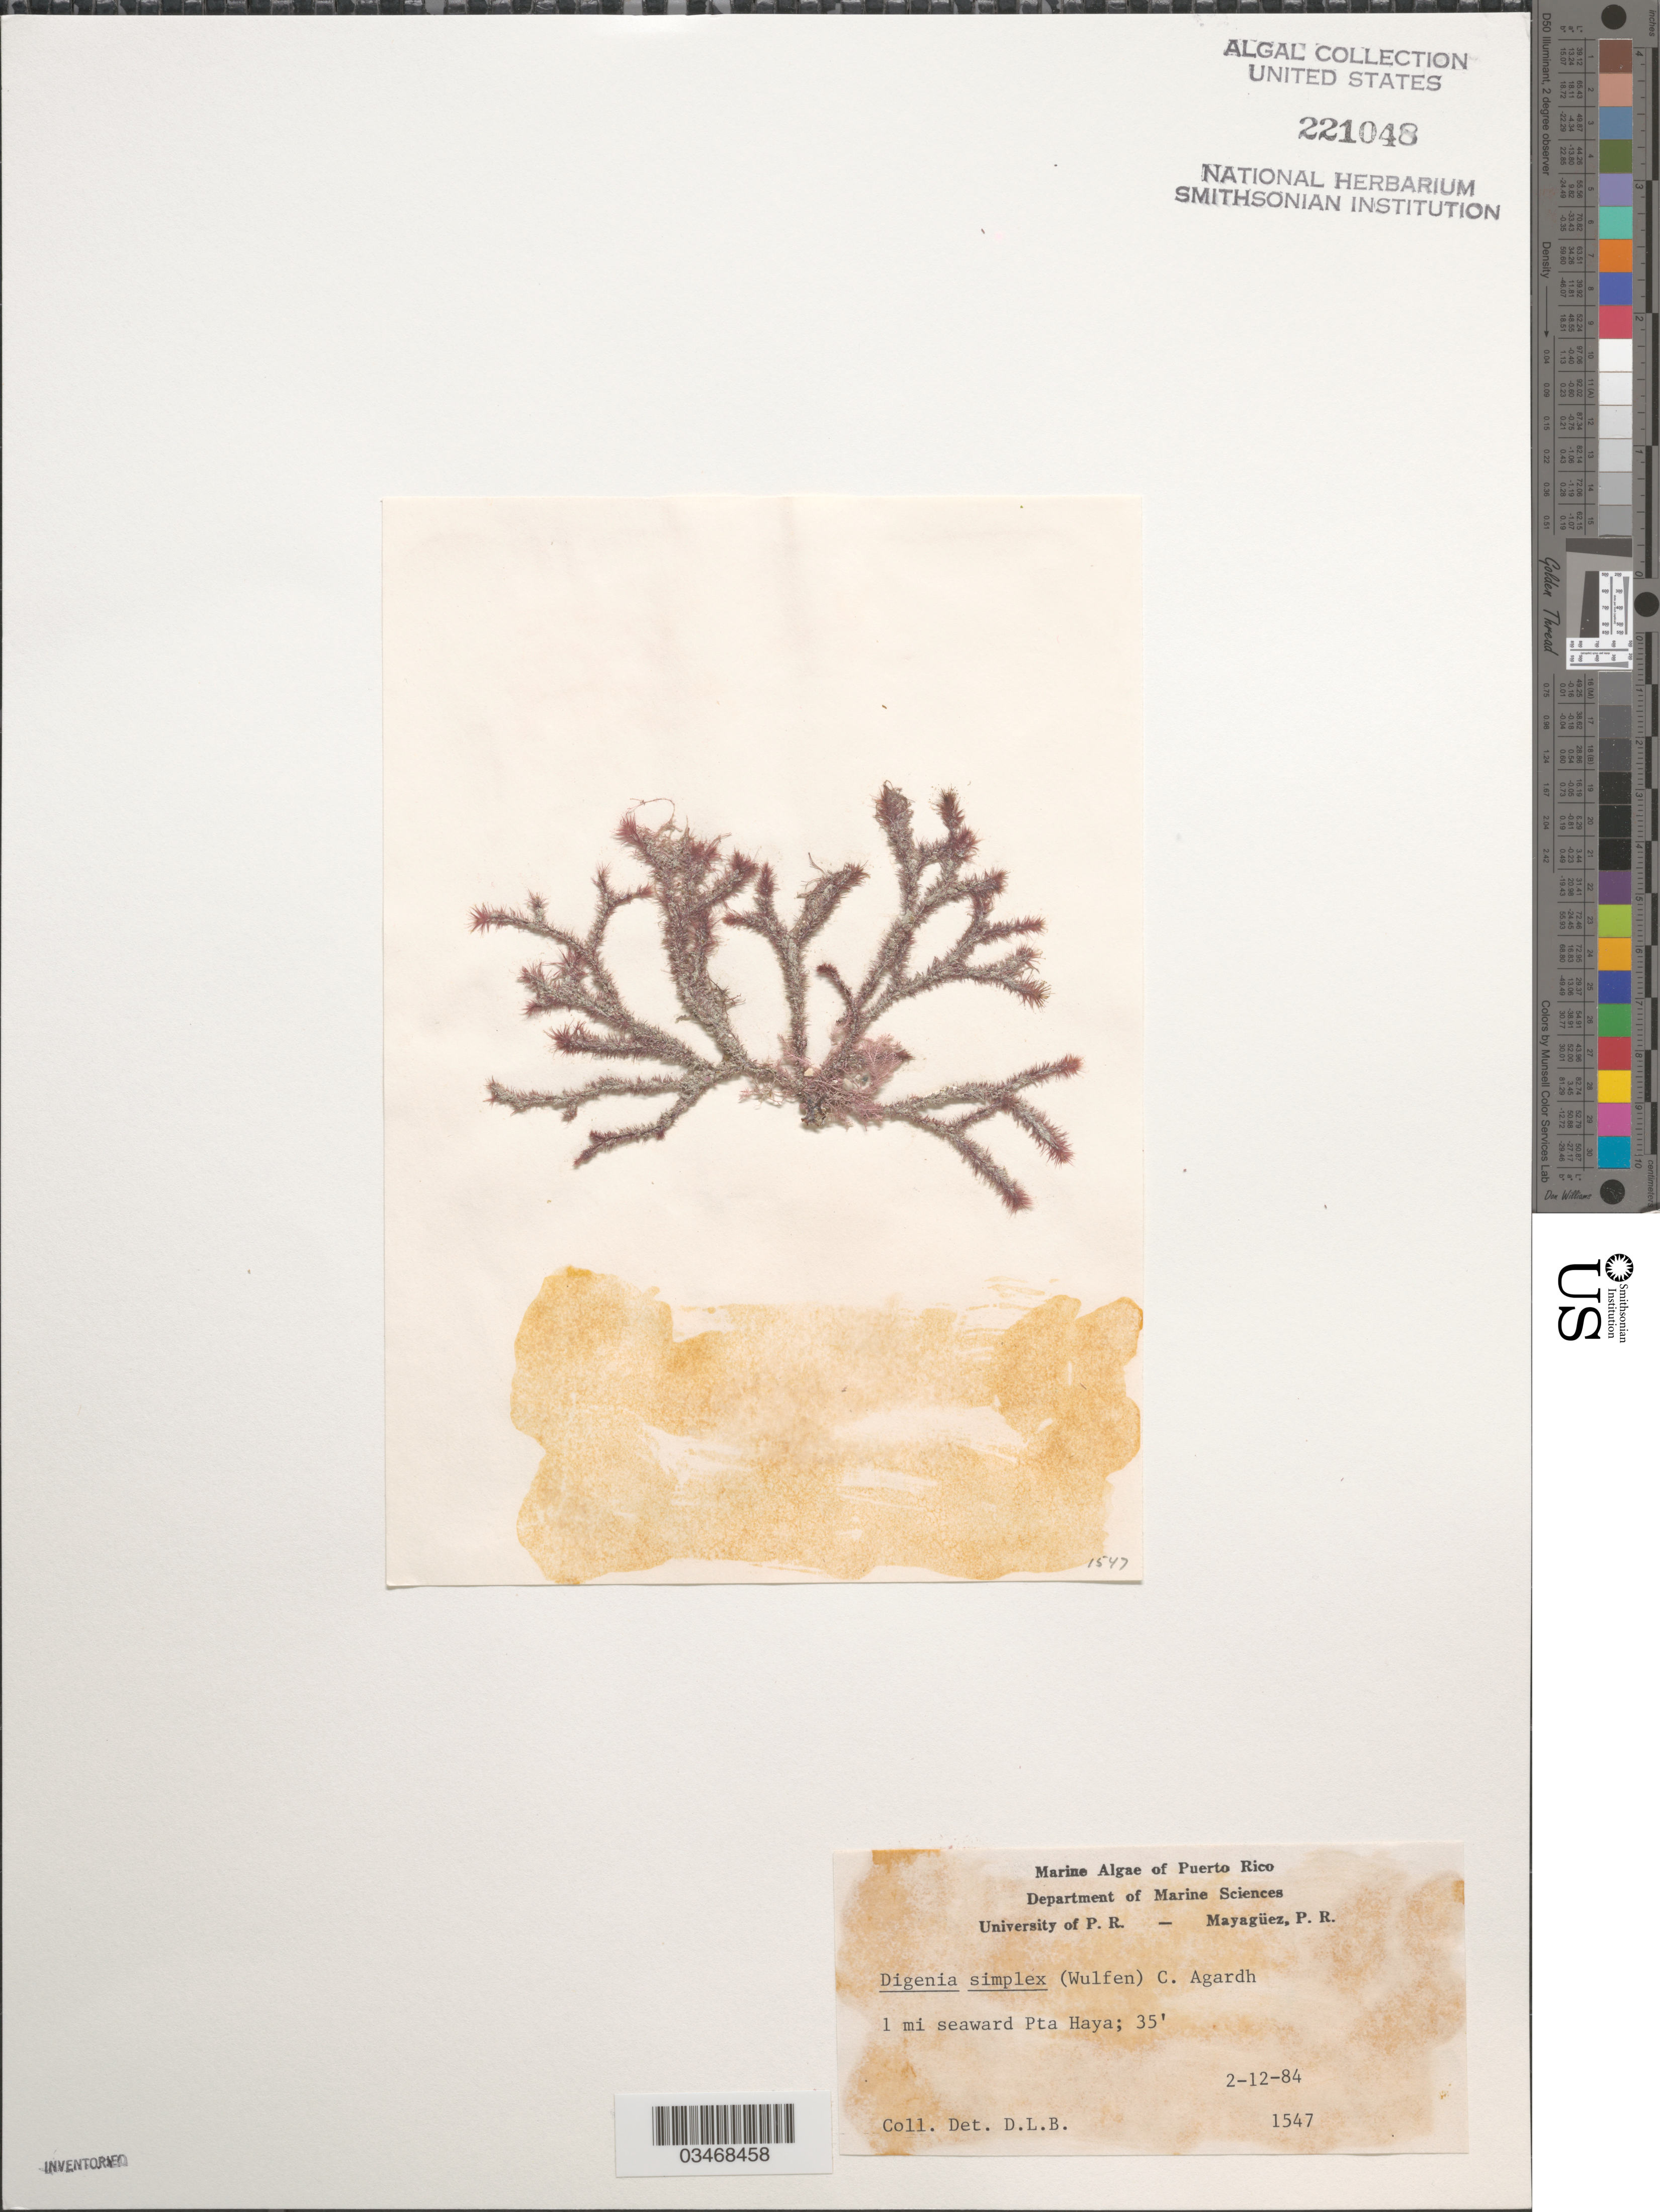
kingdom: Plantae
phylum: Rhodophyta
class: Florideophyceae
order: Ceramiales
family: Rhodomelaceae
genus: Digenea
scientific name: Digenea simplex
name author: (Wulfen) C. Agardh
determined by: Ballantine, D. L.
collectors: D.L. Ballantine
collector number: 1547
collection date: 1984-02-12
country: Puerto Rico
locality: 1 mi seaward Pta Haya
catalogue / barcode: US 221048